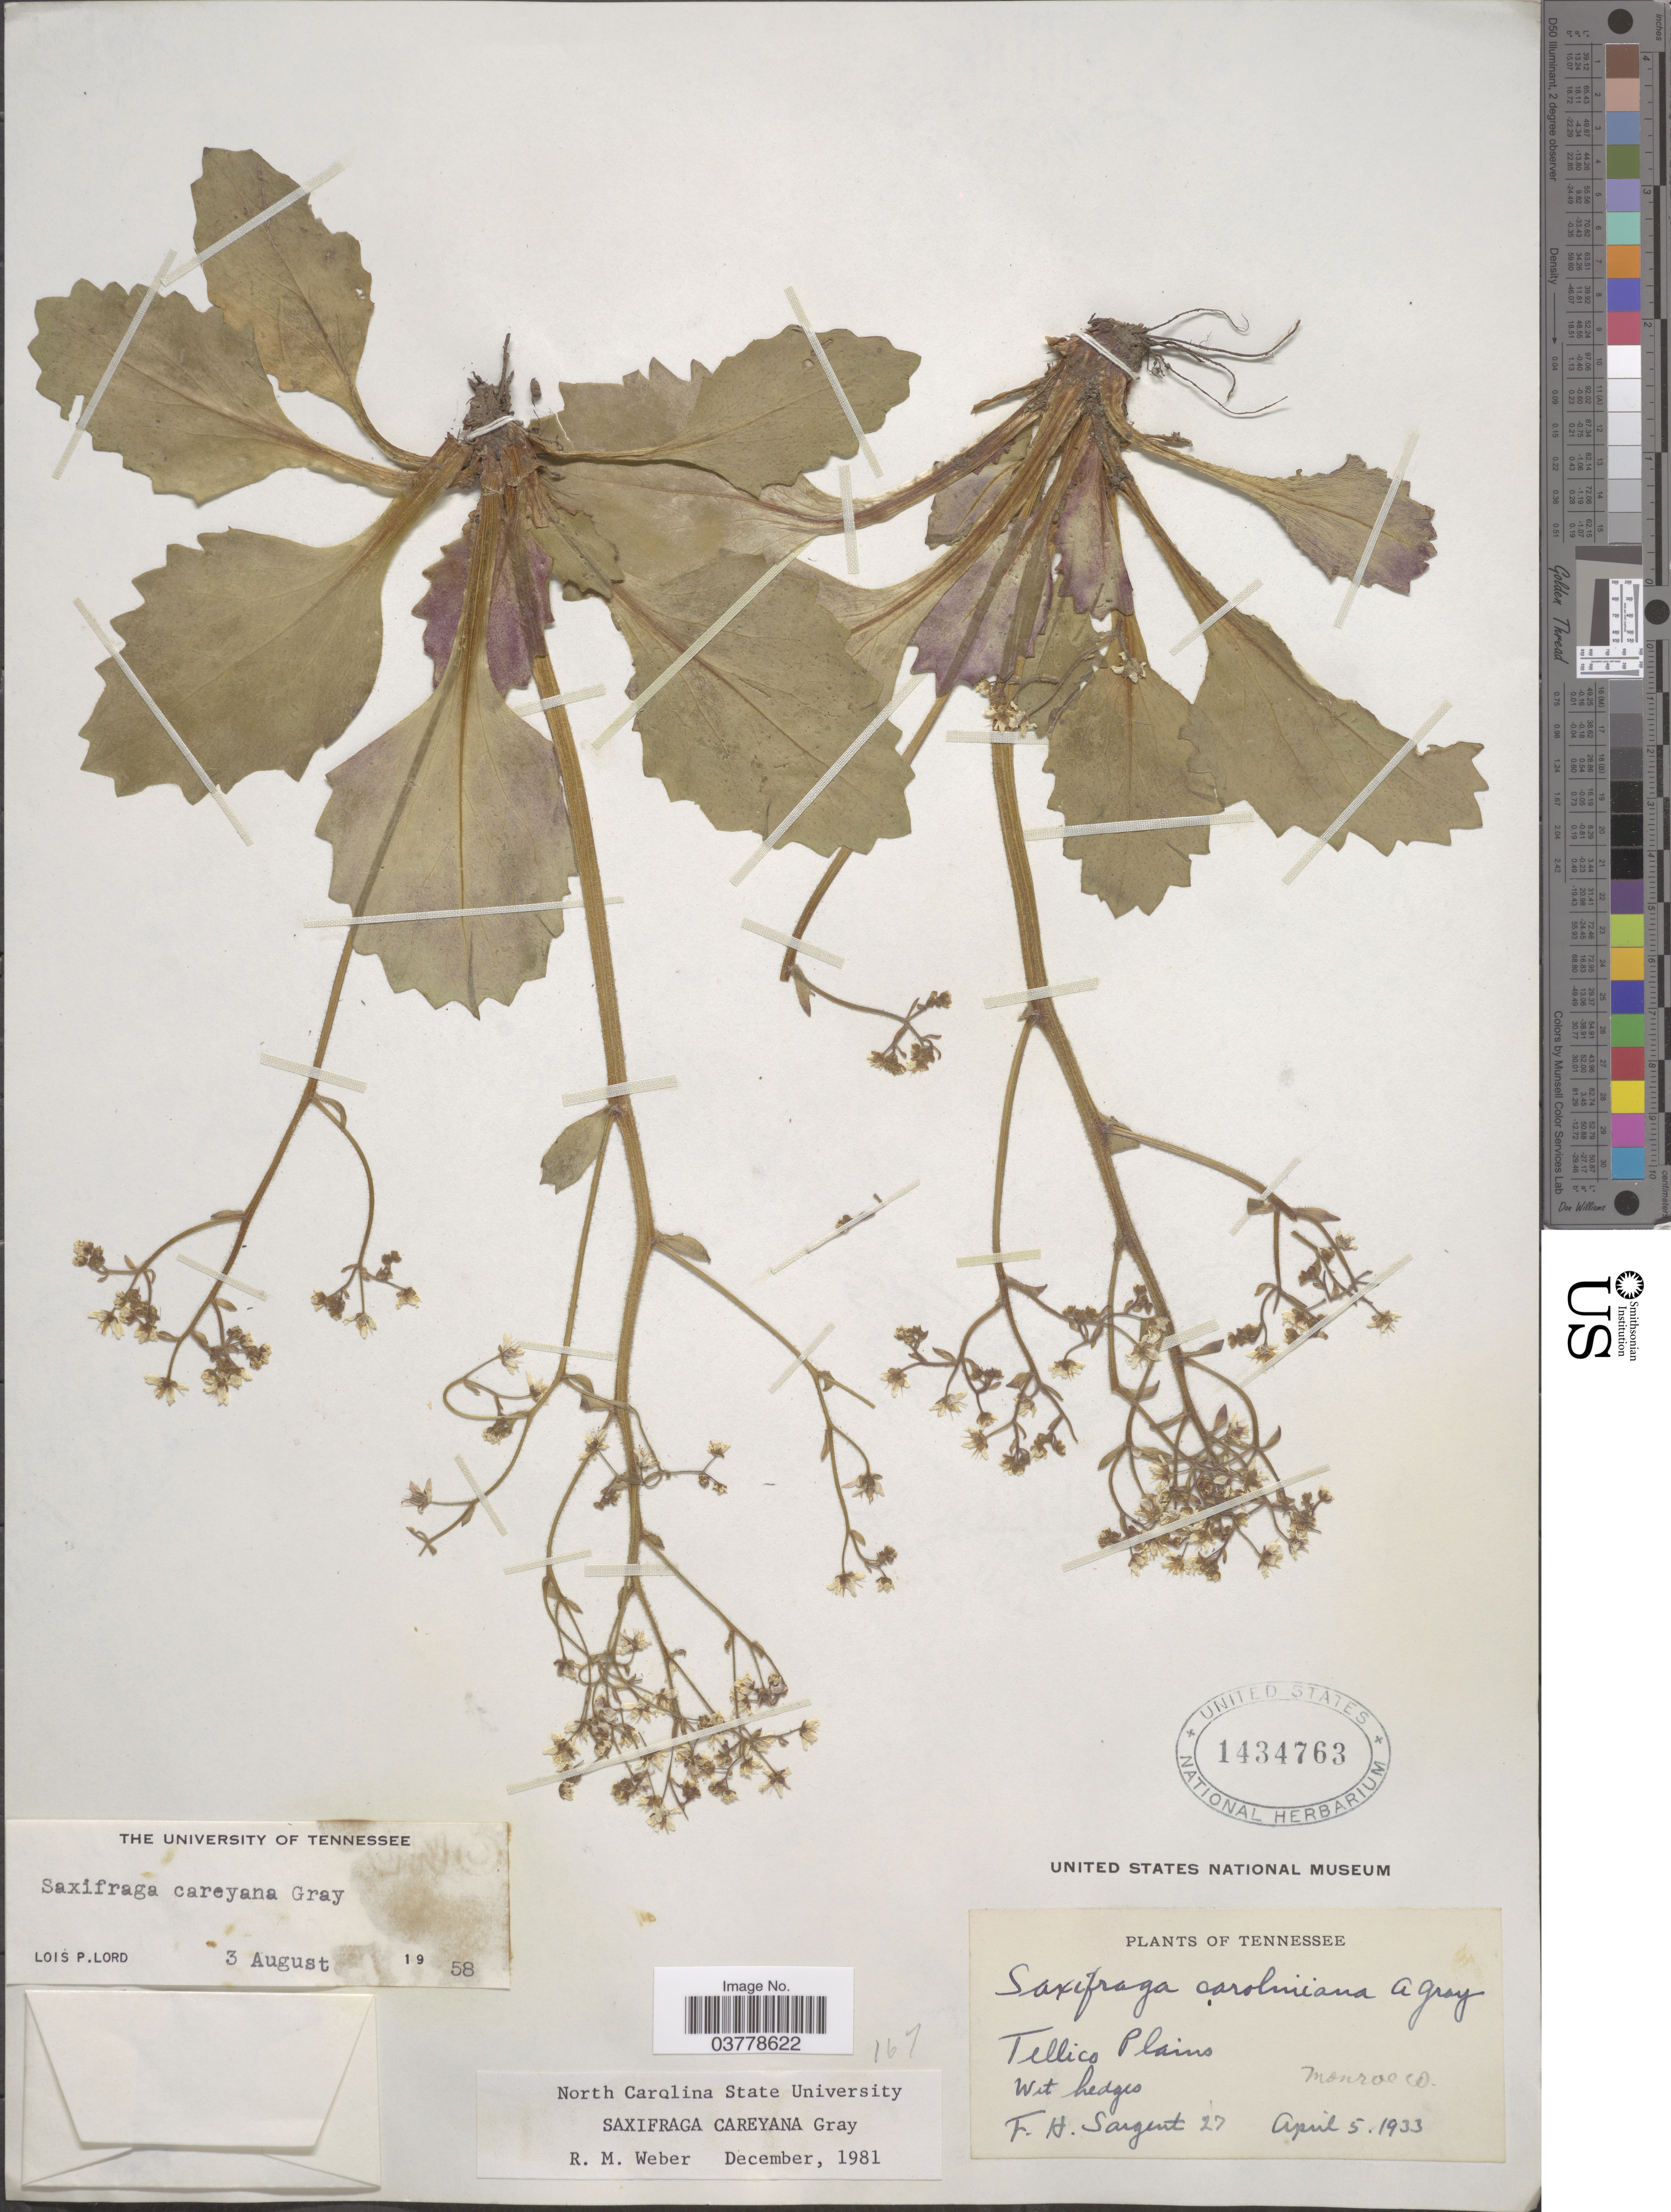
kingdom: Plantae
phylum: Tracheophyta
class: Magnoliopsida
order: Saxifragales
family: Saxifragaceae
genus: Saxifraga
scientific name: Saxifraga careyana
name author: A. Gray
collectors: F. H. Sargent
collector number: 27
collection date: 1933-04-05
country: United States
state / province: Tennessee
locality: Tellico Plains. Monroe Co.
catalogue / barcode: US 1434763